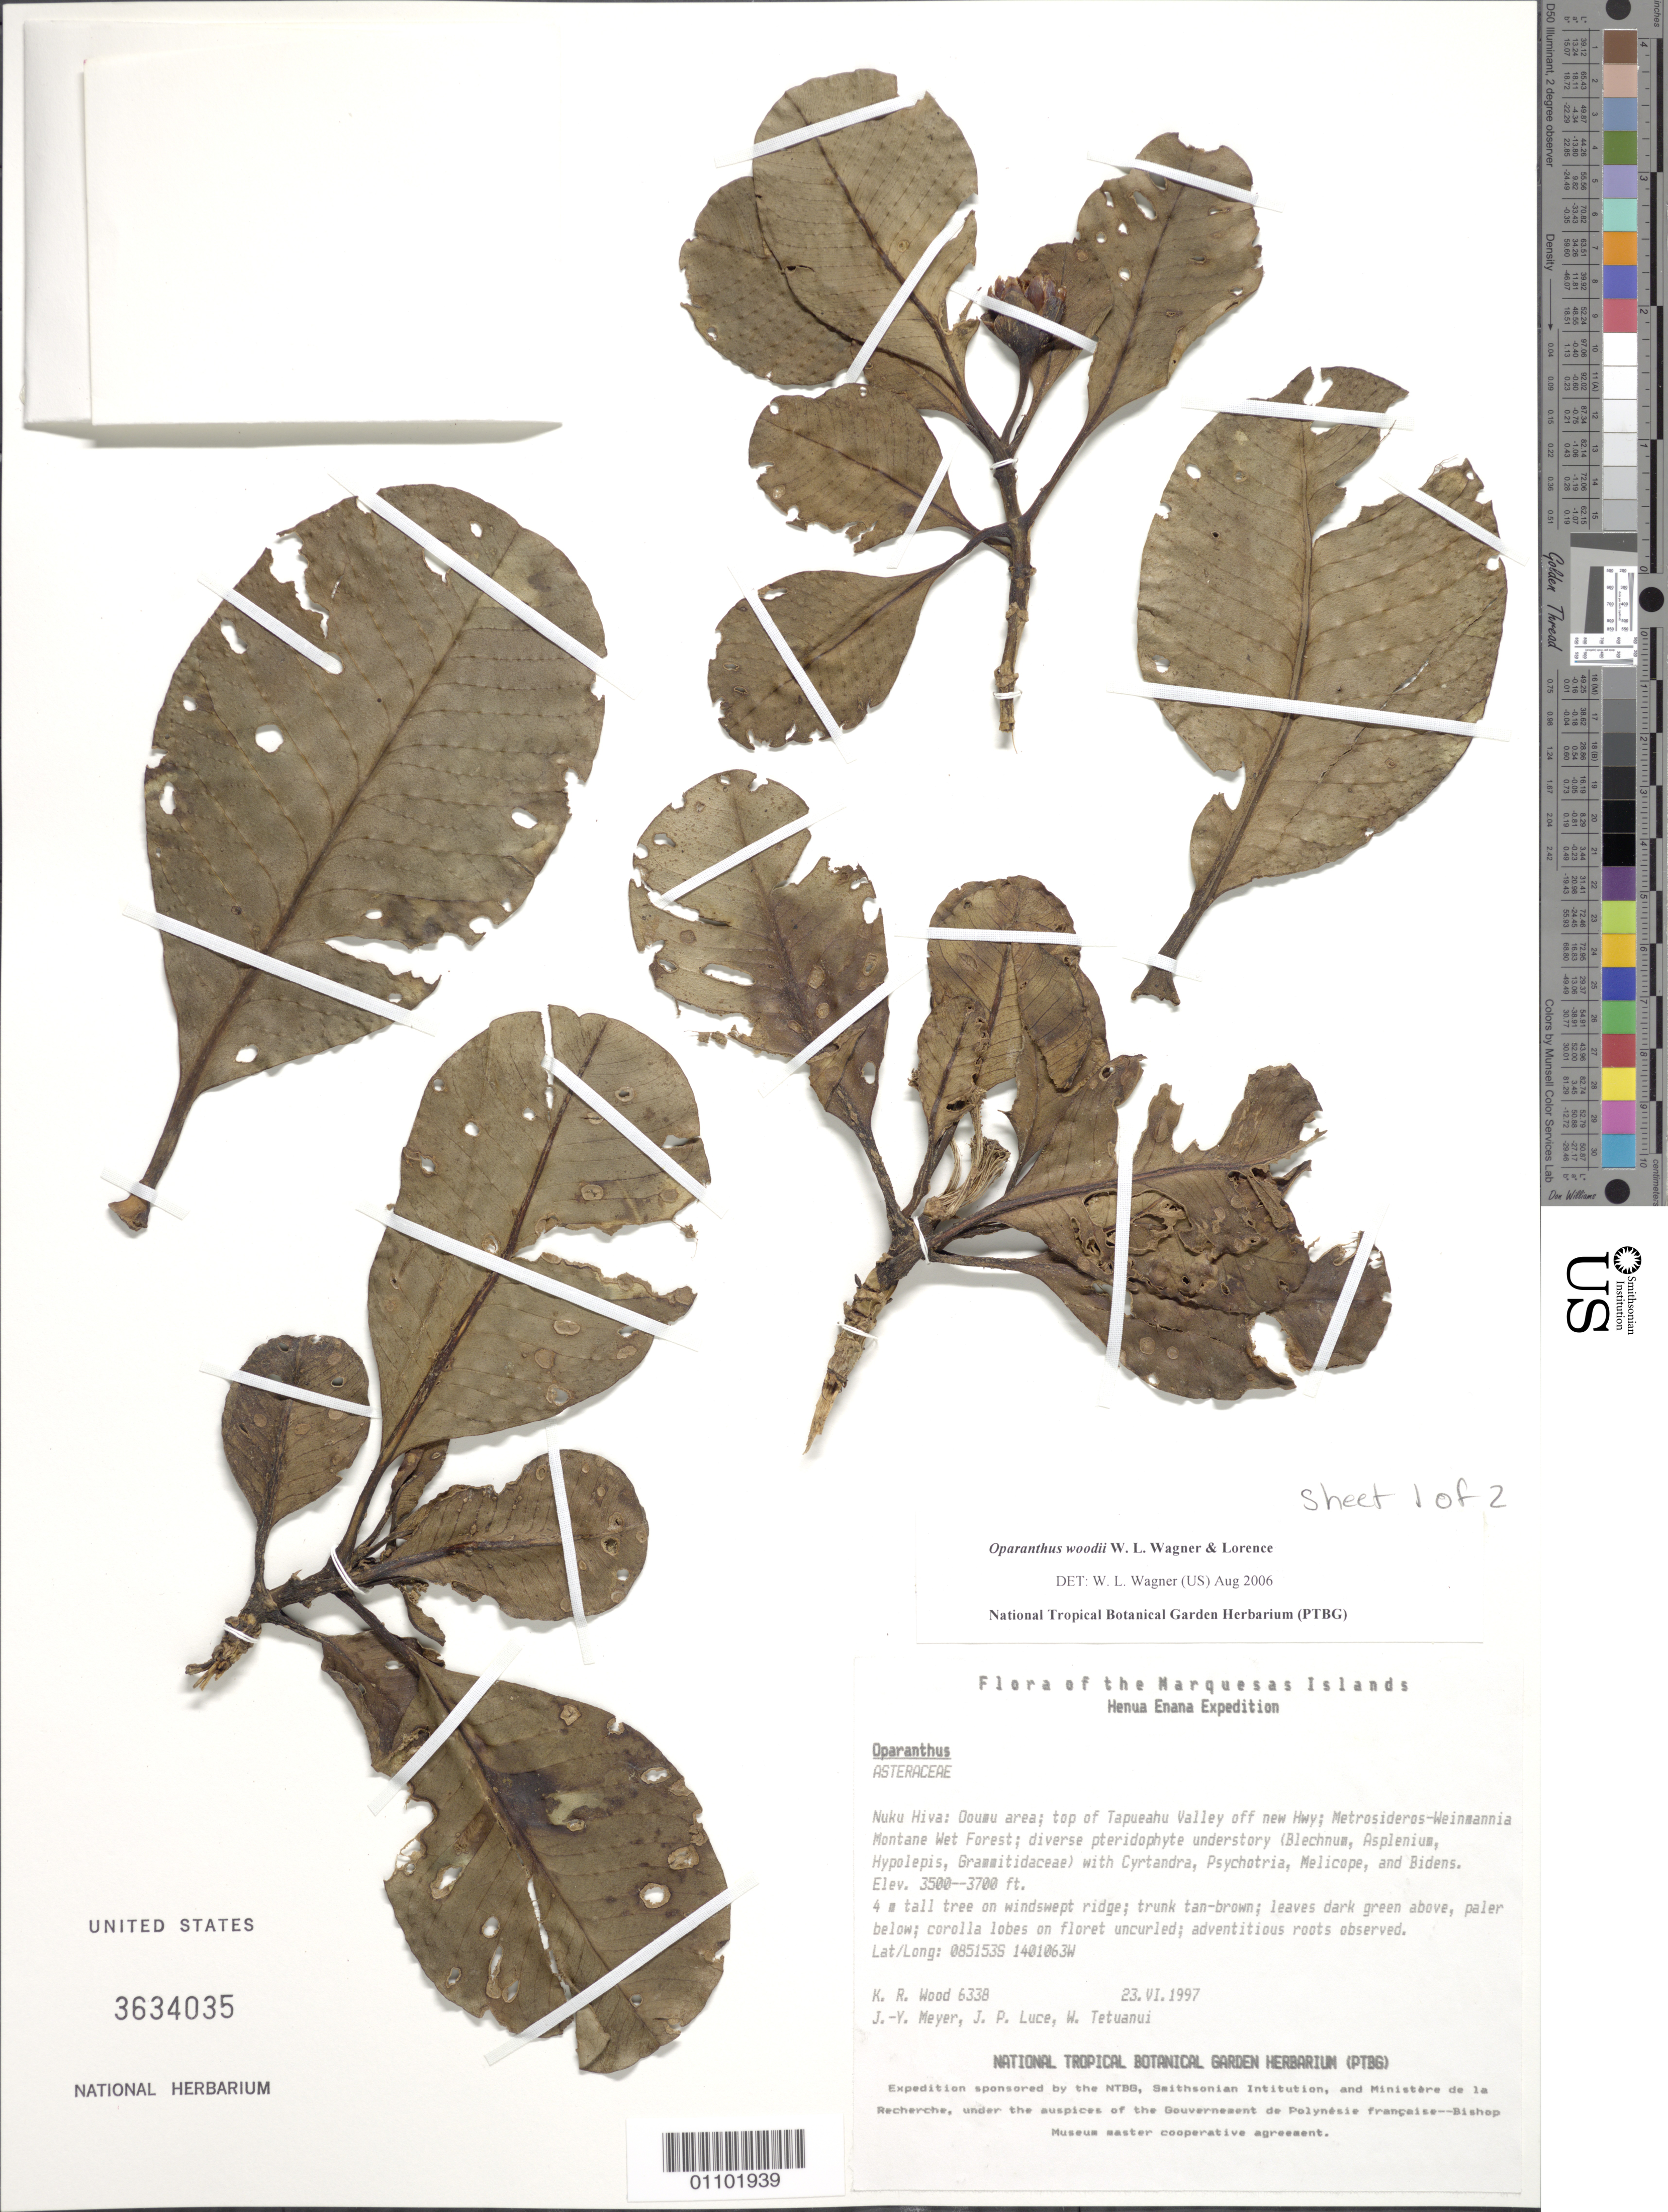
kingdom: Plantae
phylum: Tracheophyta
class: Magnoliopsida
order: Asterales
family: Asteraceae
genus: Oparanthus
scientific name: Oparanthus woodii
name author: W.L. Wagner & Lorence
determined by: Wagner, W. L., (BOT), Smithsonian Institution - National Museum of Natural History (UNITED STATES)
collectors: K. R. Wood, J.-Y. Meyer, J. Luce & W. Tetuanui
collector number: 6338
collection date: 1997-06-23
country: French Polynesia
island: Nuku Hiva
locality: Ooumu area, top of Tapueahu Valley off new Hwy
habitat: On wind swept ridge, in Metrosideros-Weinmannia Maontane Wet Forest; diverse pteridophyte understory (Blechnum, Asplenium, Hypolepis, Grammitidaceae)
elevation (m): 1067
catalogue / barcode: US 3634035